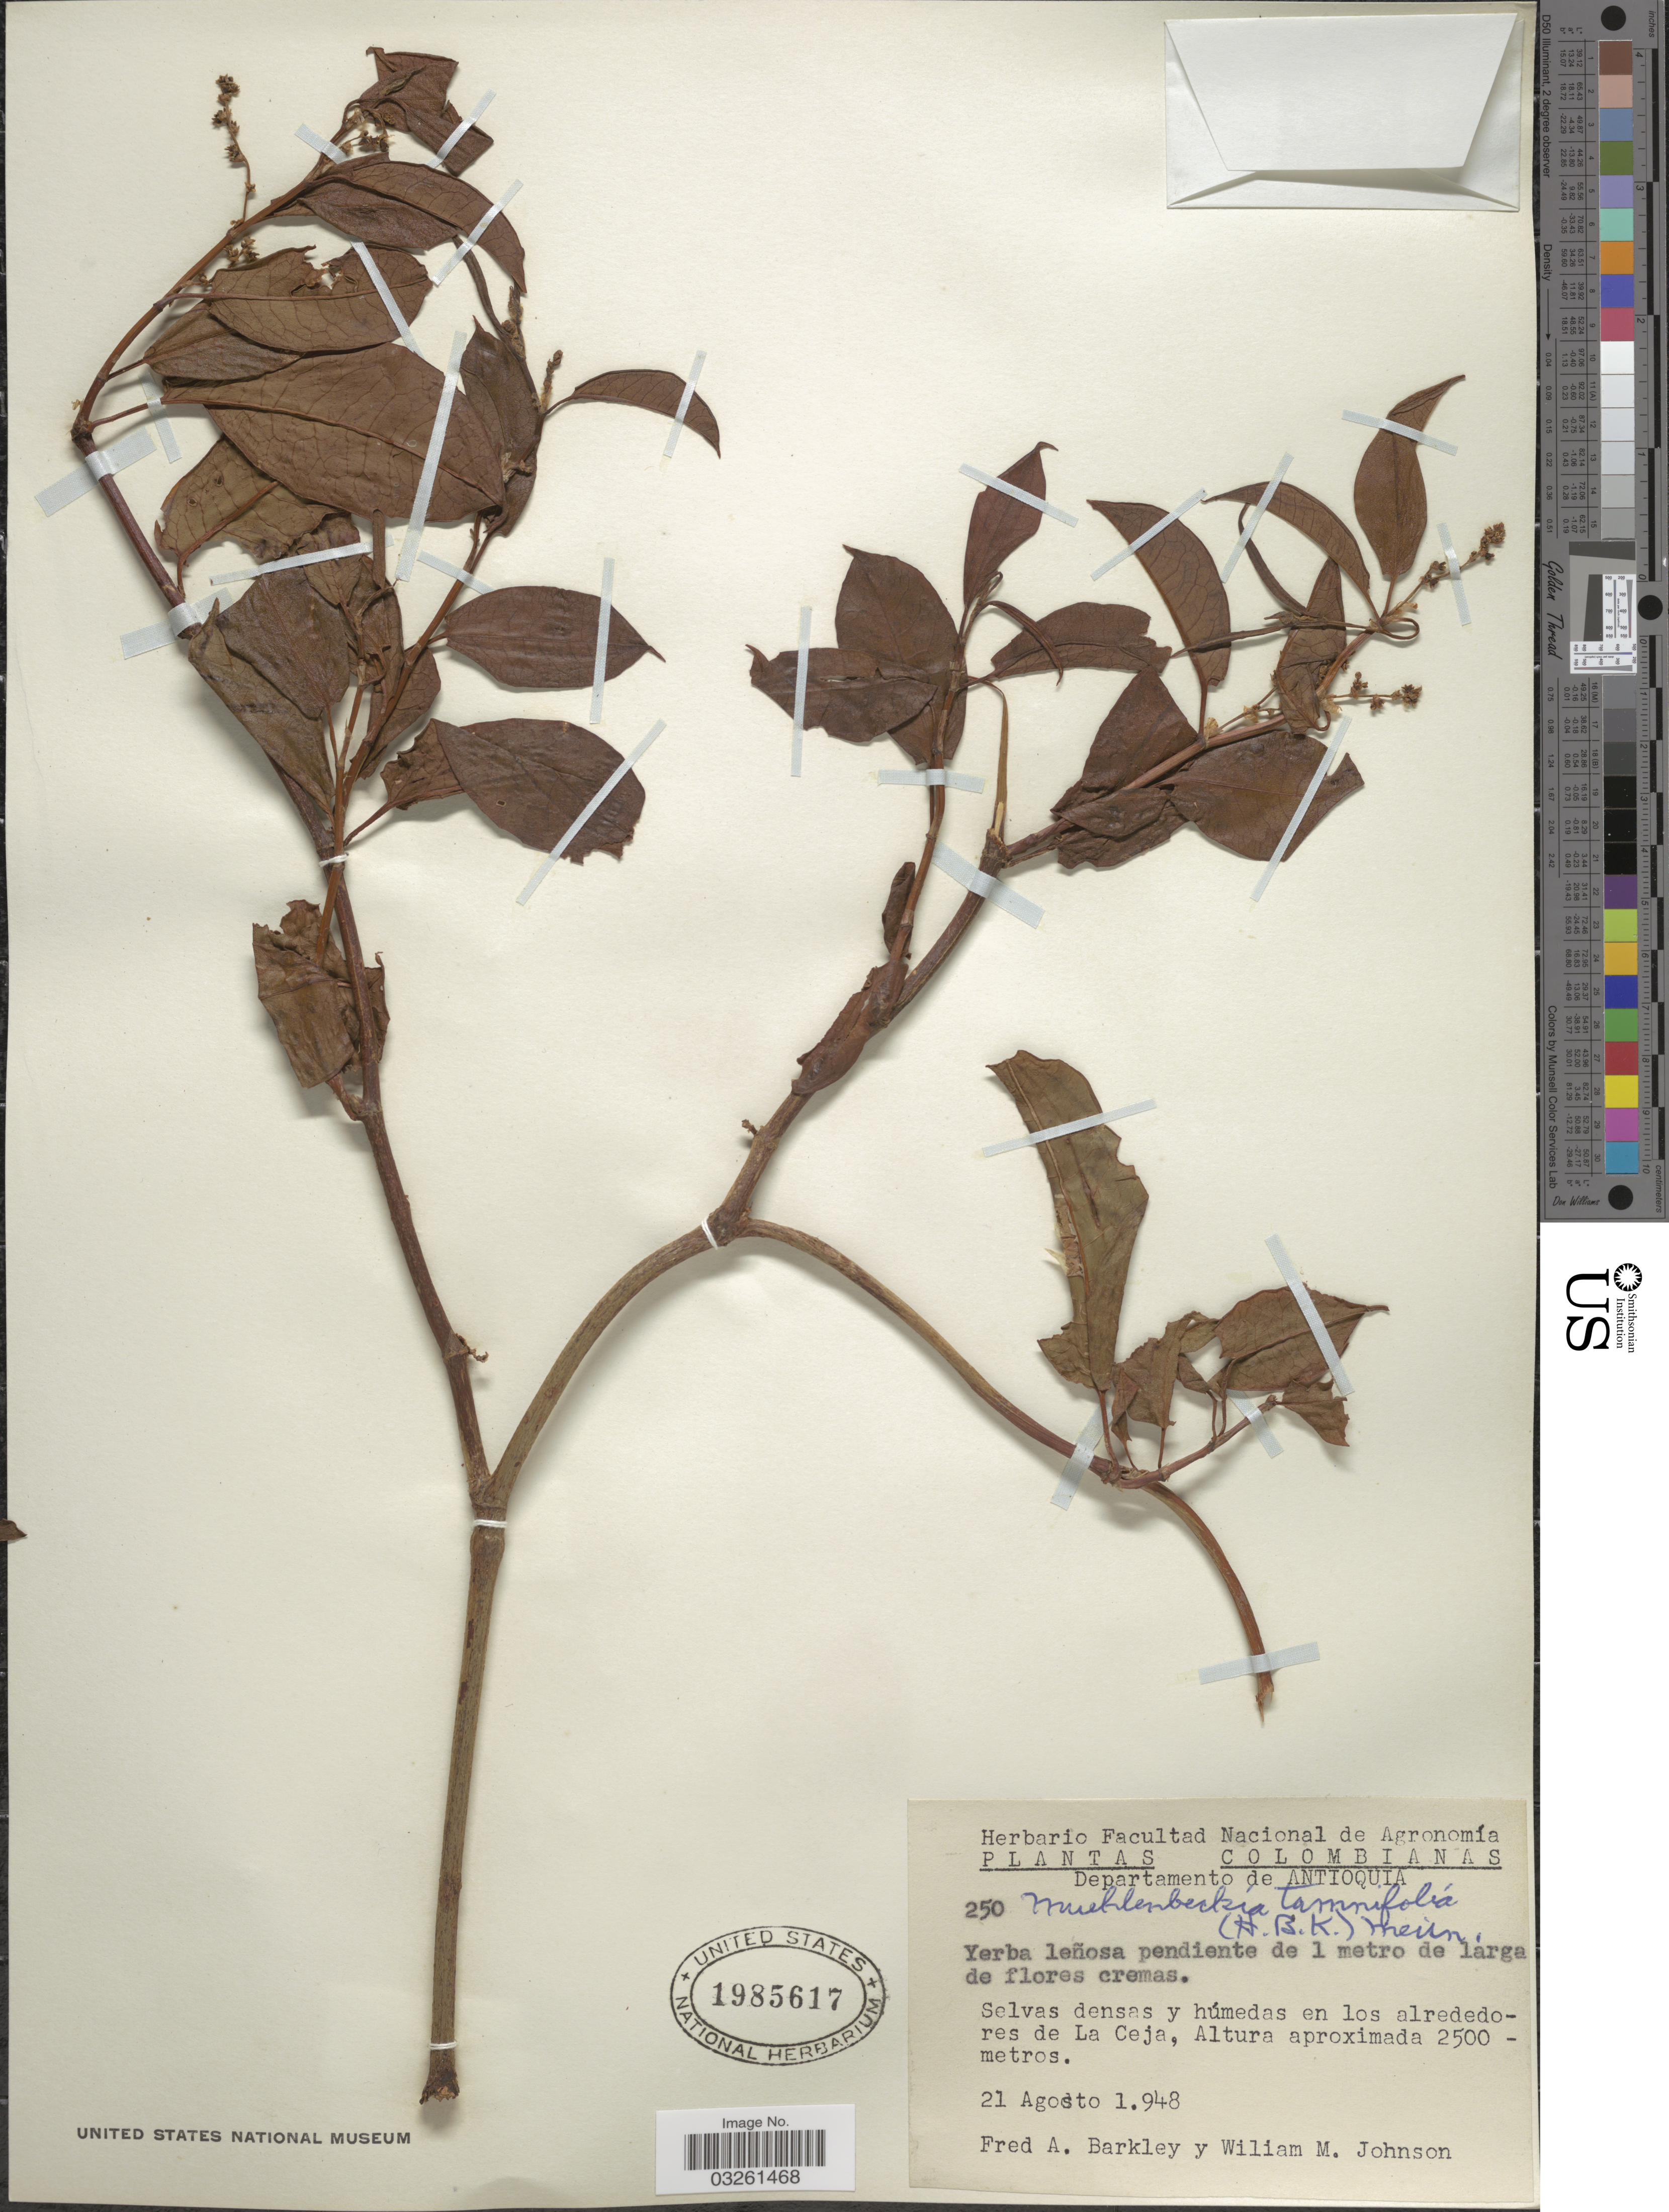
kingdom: Plantae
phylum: Tracheophyta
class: Magnoliopsida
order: Caryophyllales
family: Polygonaceae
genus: Muehlenbeckia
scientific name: Muehlenbeckia tamnifolia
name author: (Kunth) Meisn.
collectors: F. A. Barkley & W. M. Johnson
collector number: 250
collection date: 1948-08-21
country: Colombia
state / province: Antioquia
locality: Departamento de Antioquia, Selvas densas y húmedas en los alrededores de La Ceja.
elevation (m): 2500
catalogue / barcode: US 1985617